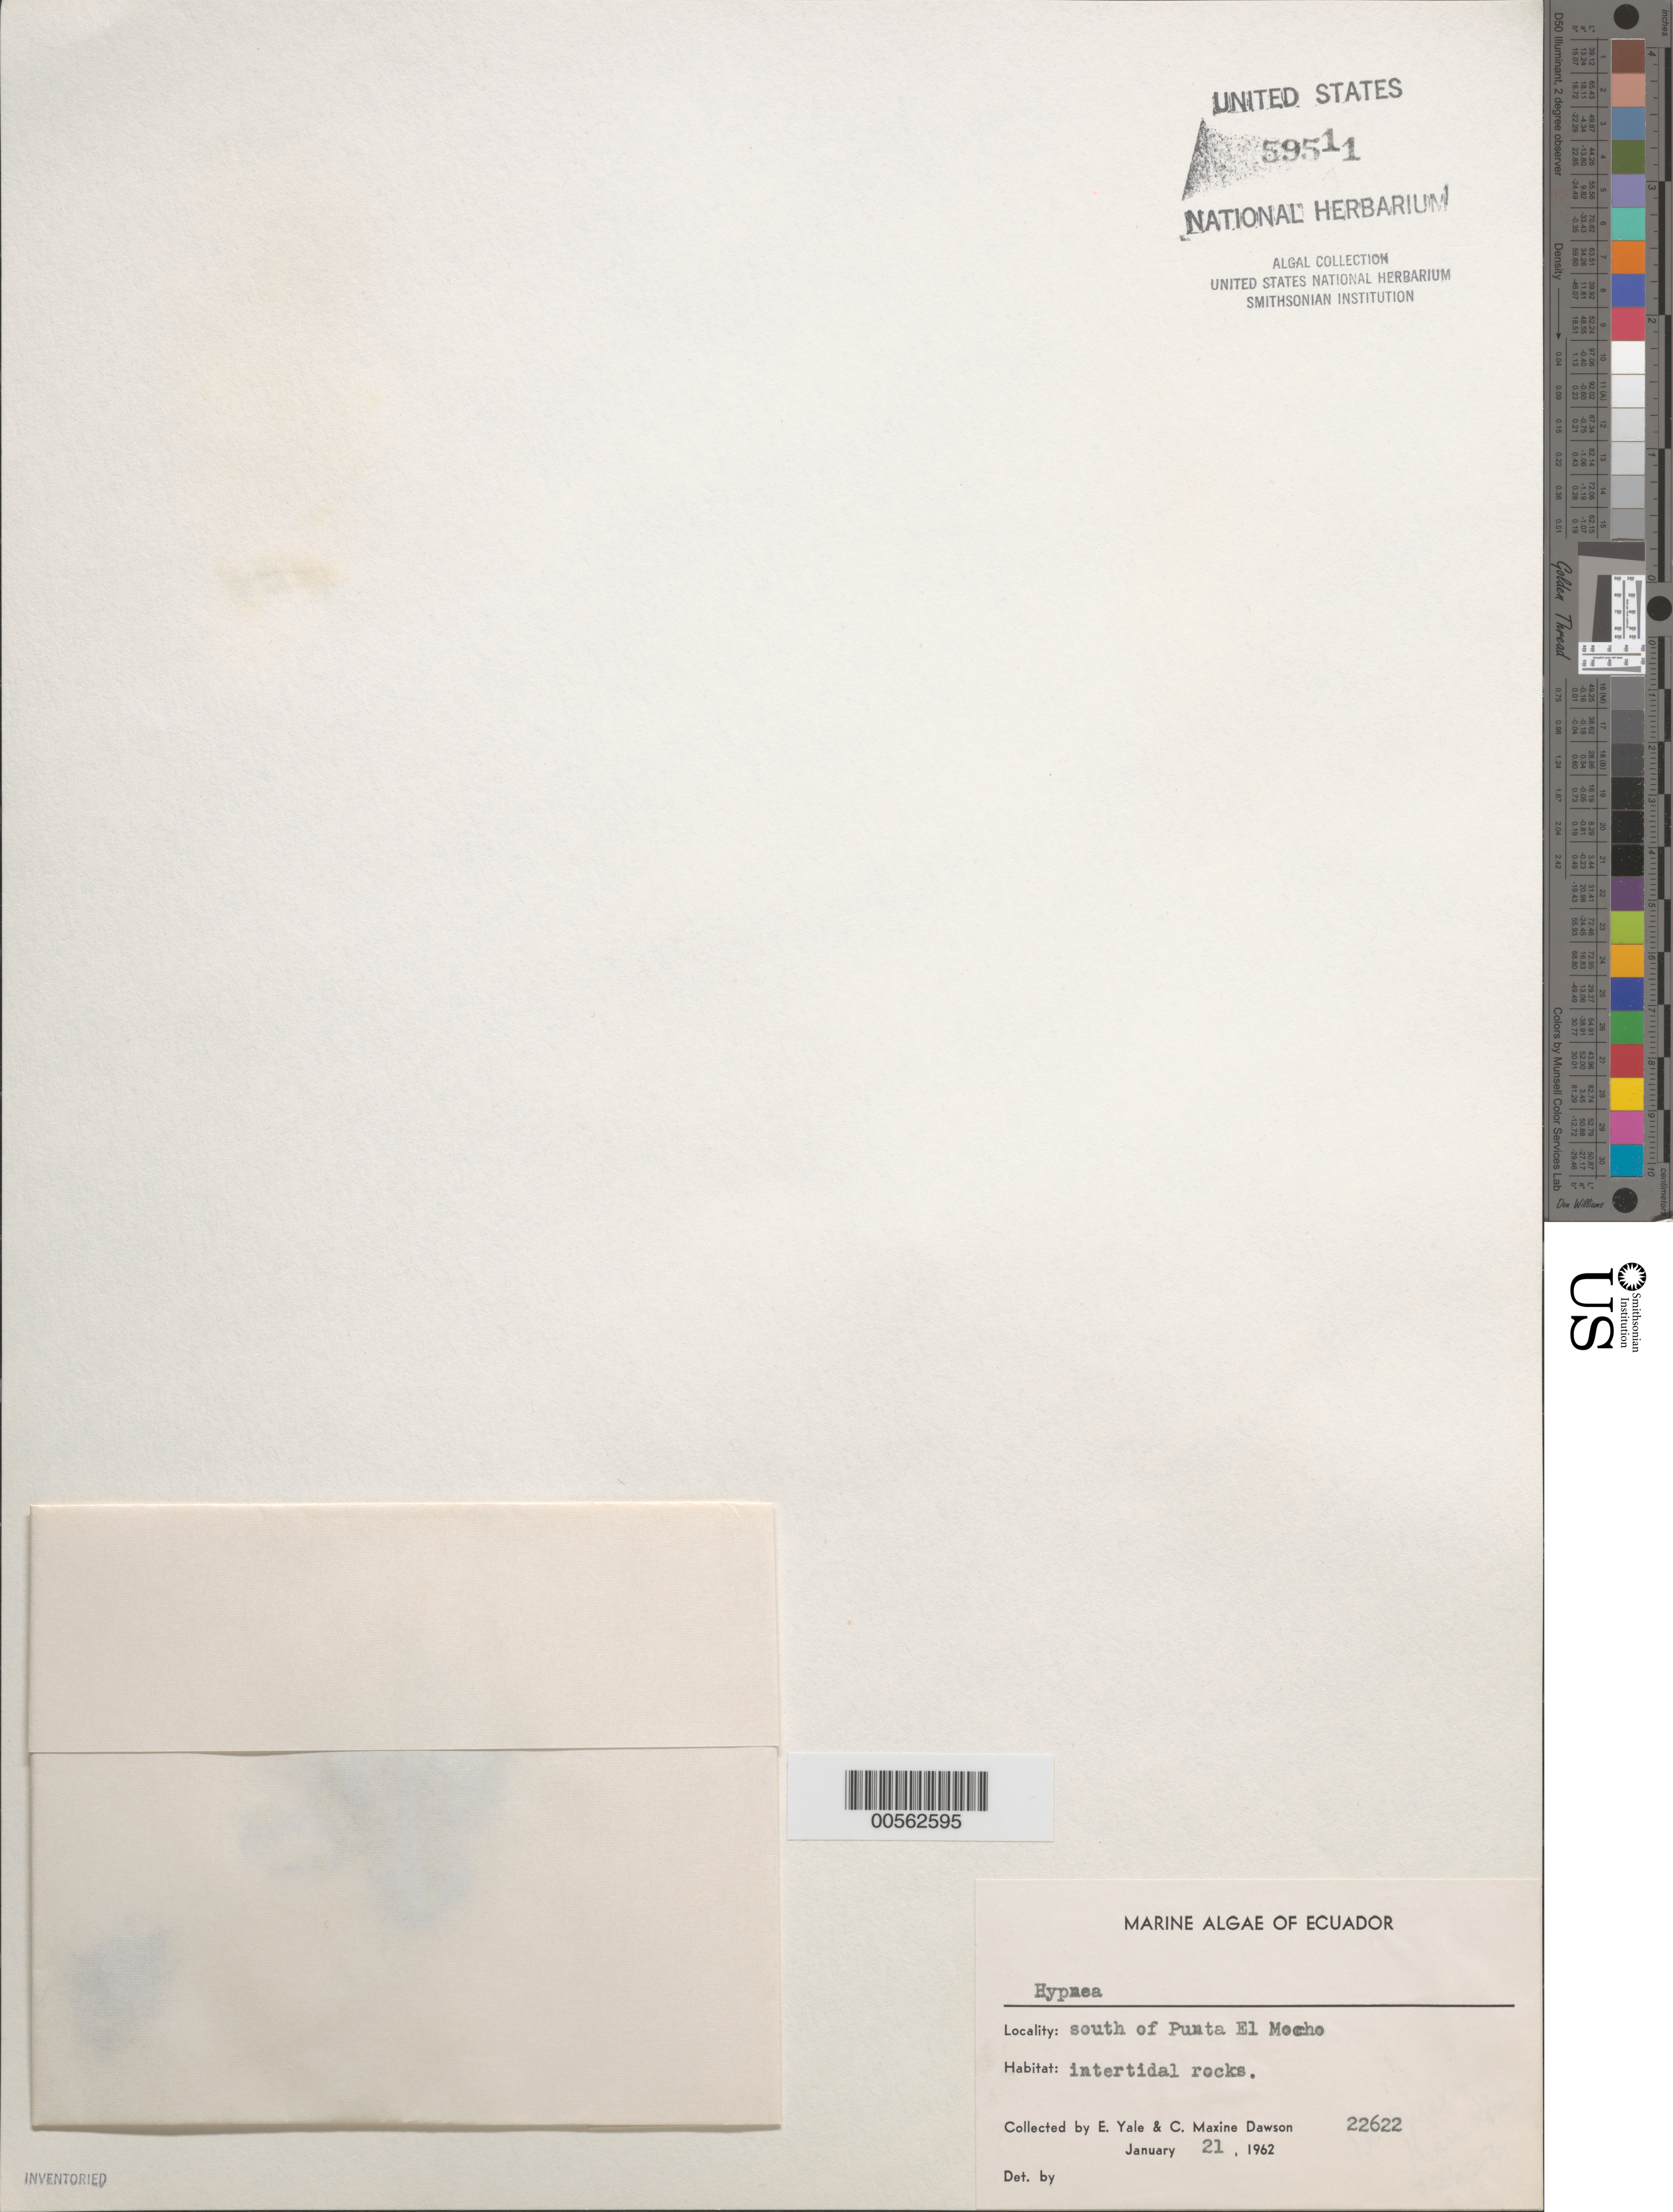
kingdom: Plantae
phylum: Rhodophyta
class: Florideophyceae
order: Gigartinales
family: Cystocloniaceae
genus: Hypnea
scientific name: Hypnea sp.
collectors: E. Y. Dawson & C. M. Dawson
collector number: EYD 22622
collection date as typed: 21 Jan 1962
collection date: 1962-01-21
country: Ecuador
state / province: Guayas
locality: South of Punta el Mocho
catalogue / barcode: US 59511